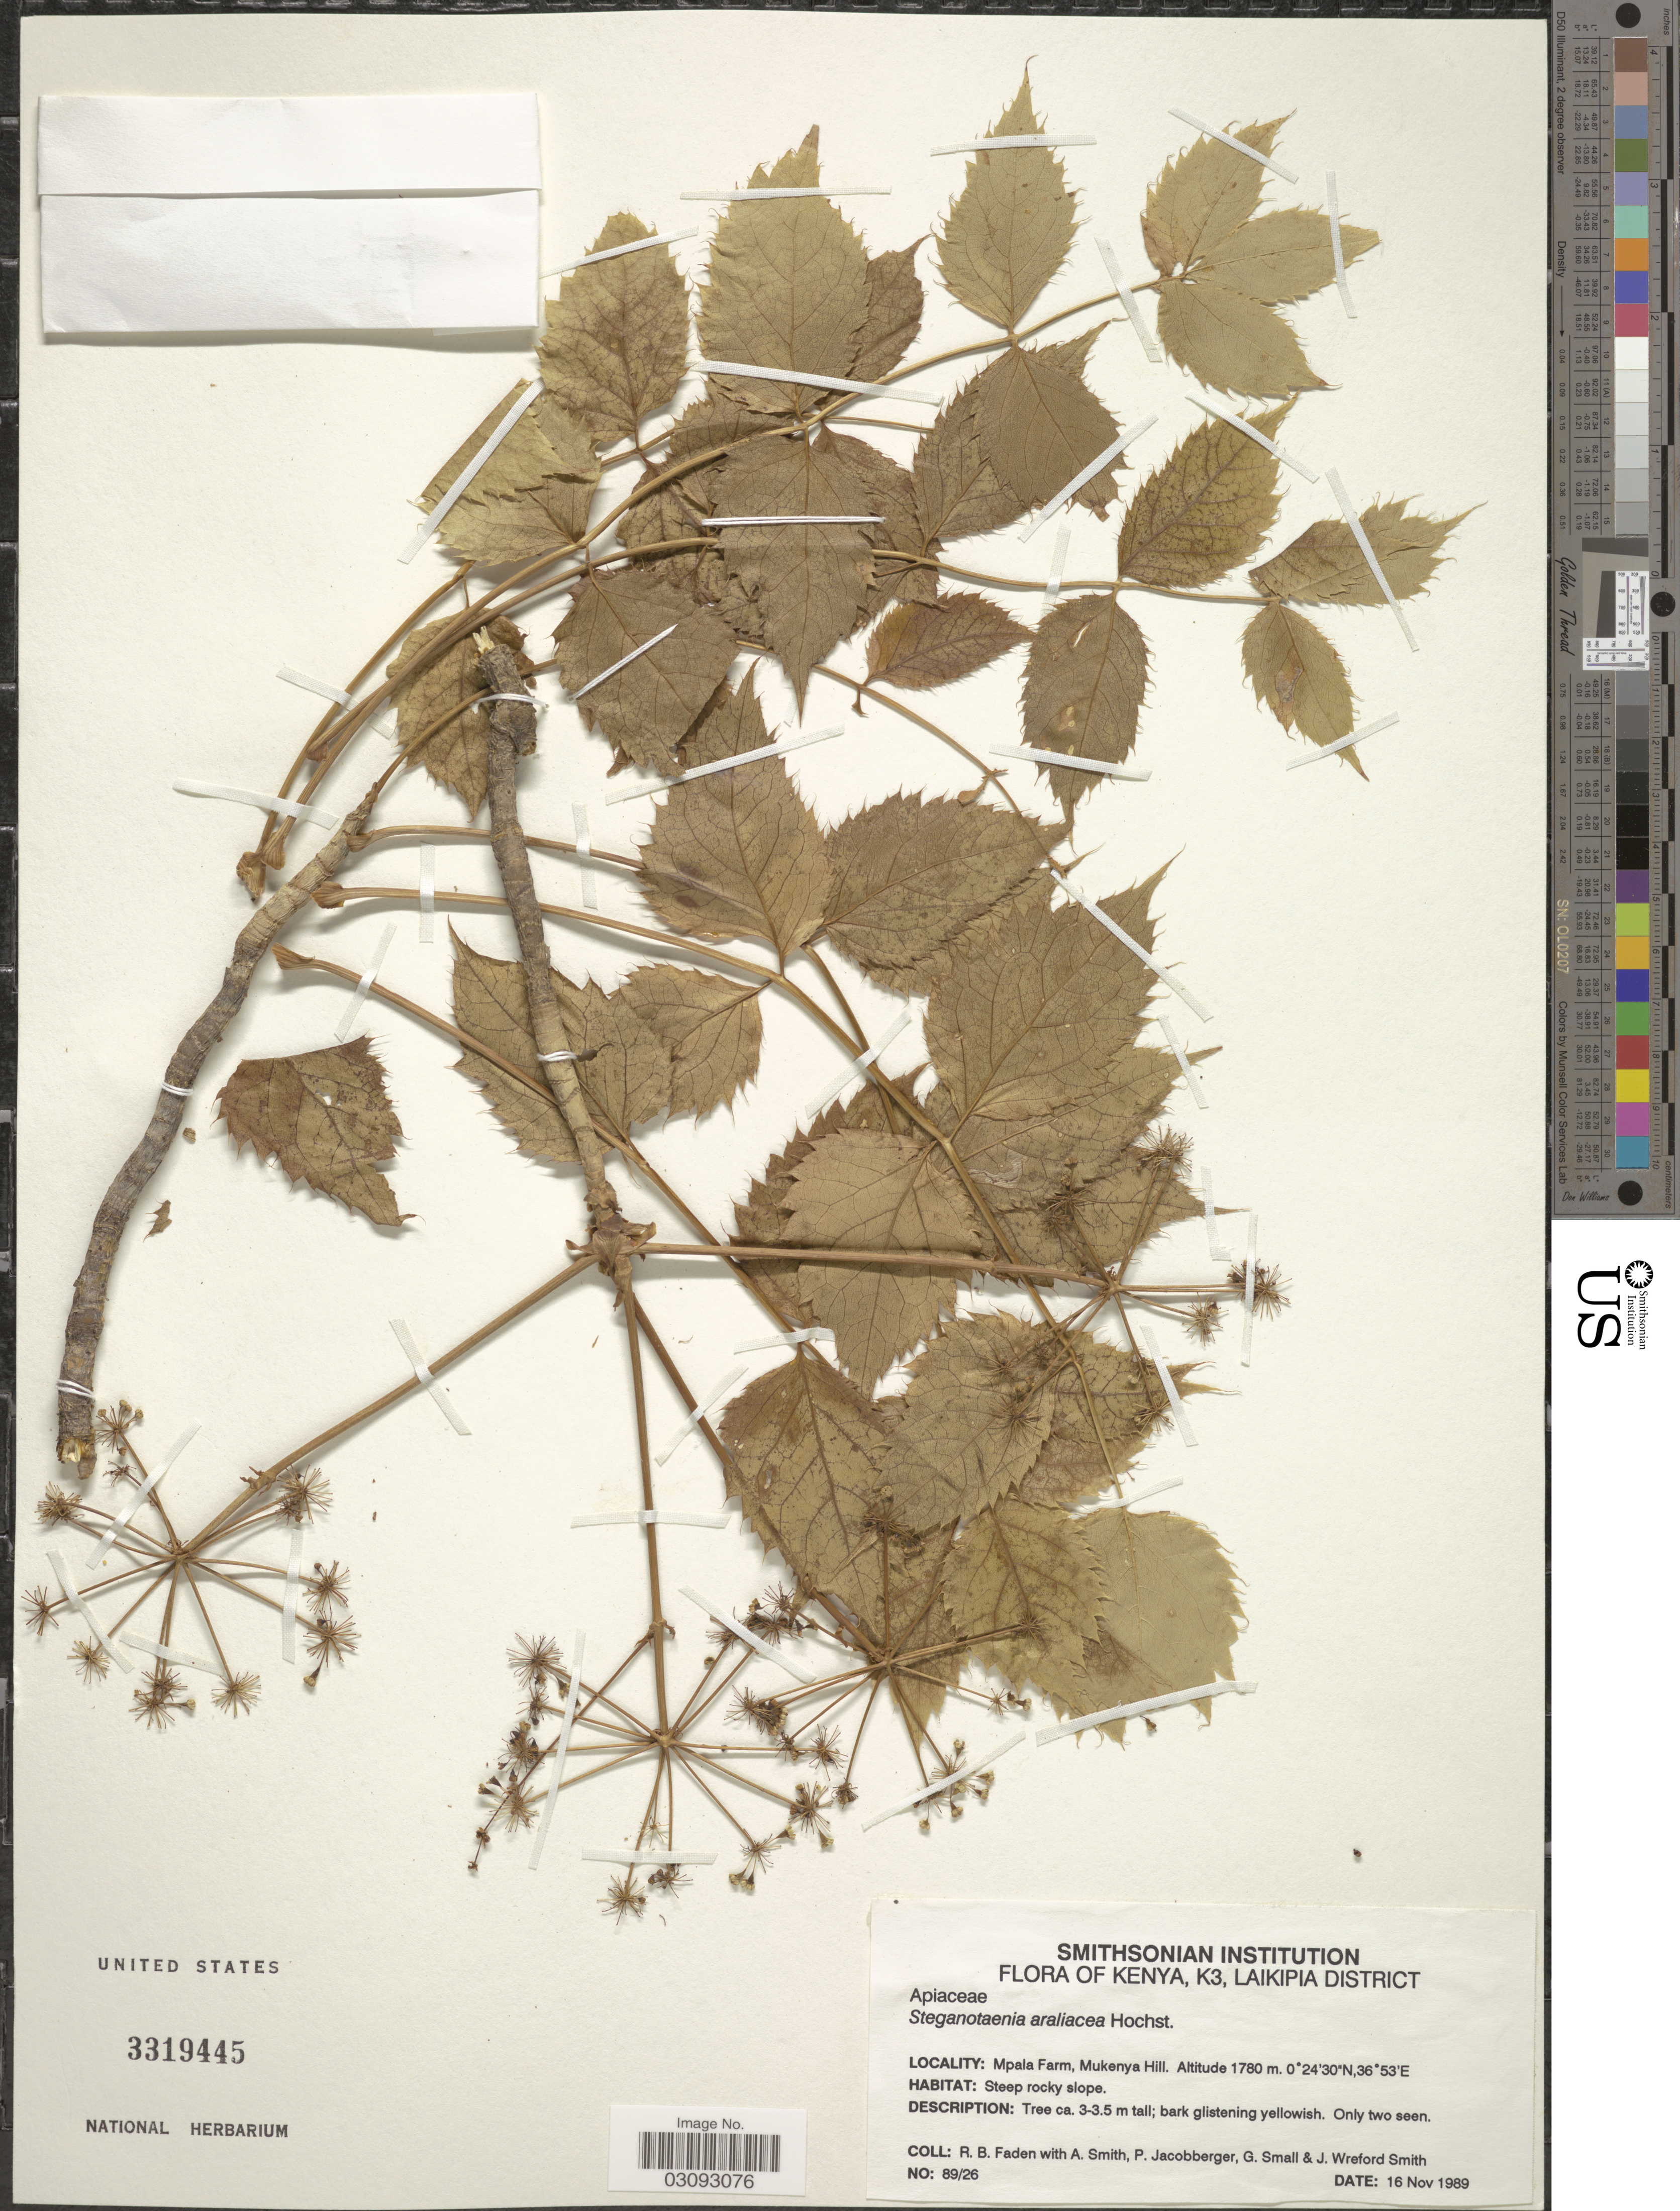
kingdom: Plantae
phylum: Tracheophyta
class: Magnoliopsida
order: Apiales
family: Apiaceae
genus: Peucedanum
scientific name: Peucedanum araliaceum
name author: (Hochst.) Benth. & Hook. f. ex Vatke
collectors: R. B. Faden, A. Smith, P. Jacobberger, G. Small & J. W. Smith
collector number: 89/26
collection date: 1989-11-16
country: Kenya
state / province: Laikipia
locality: K3, Laikipia District. Mpala Farm, Mukenya Hill.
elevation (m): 1780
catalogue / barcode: US 3319445